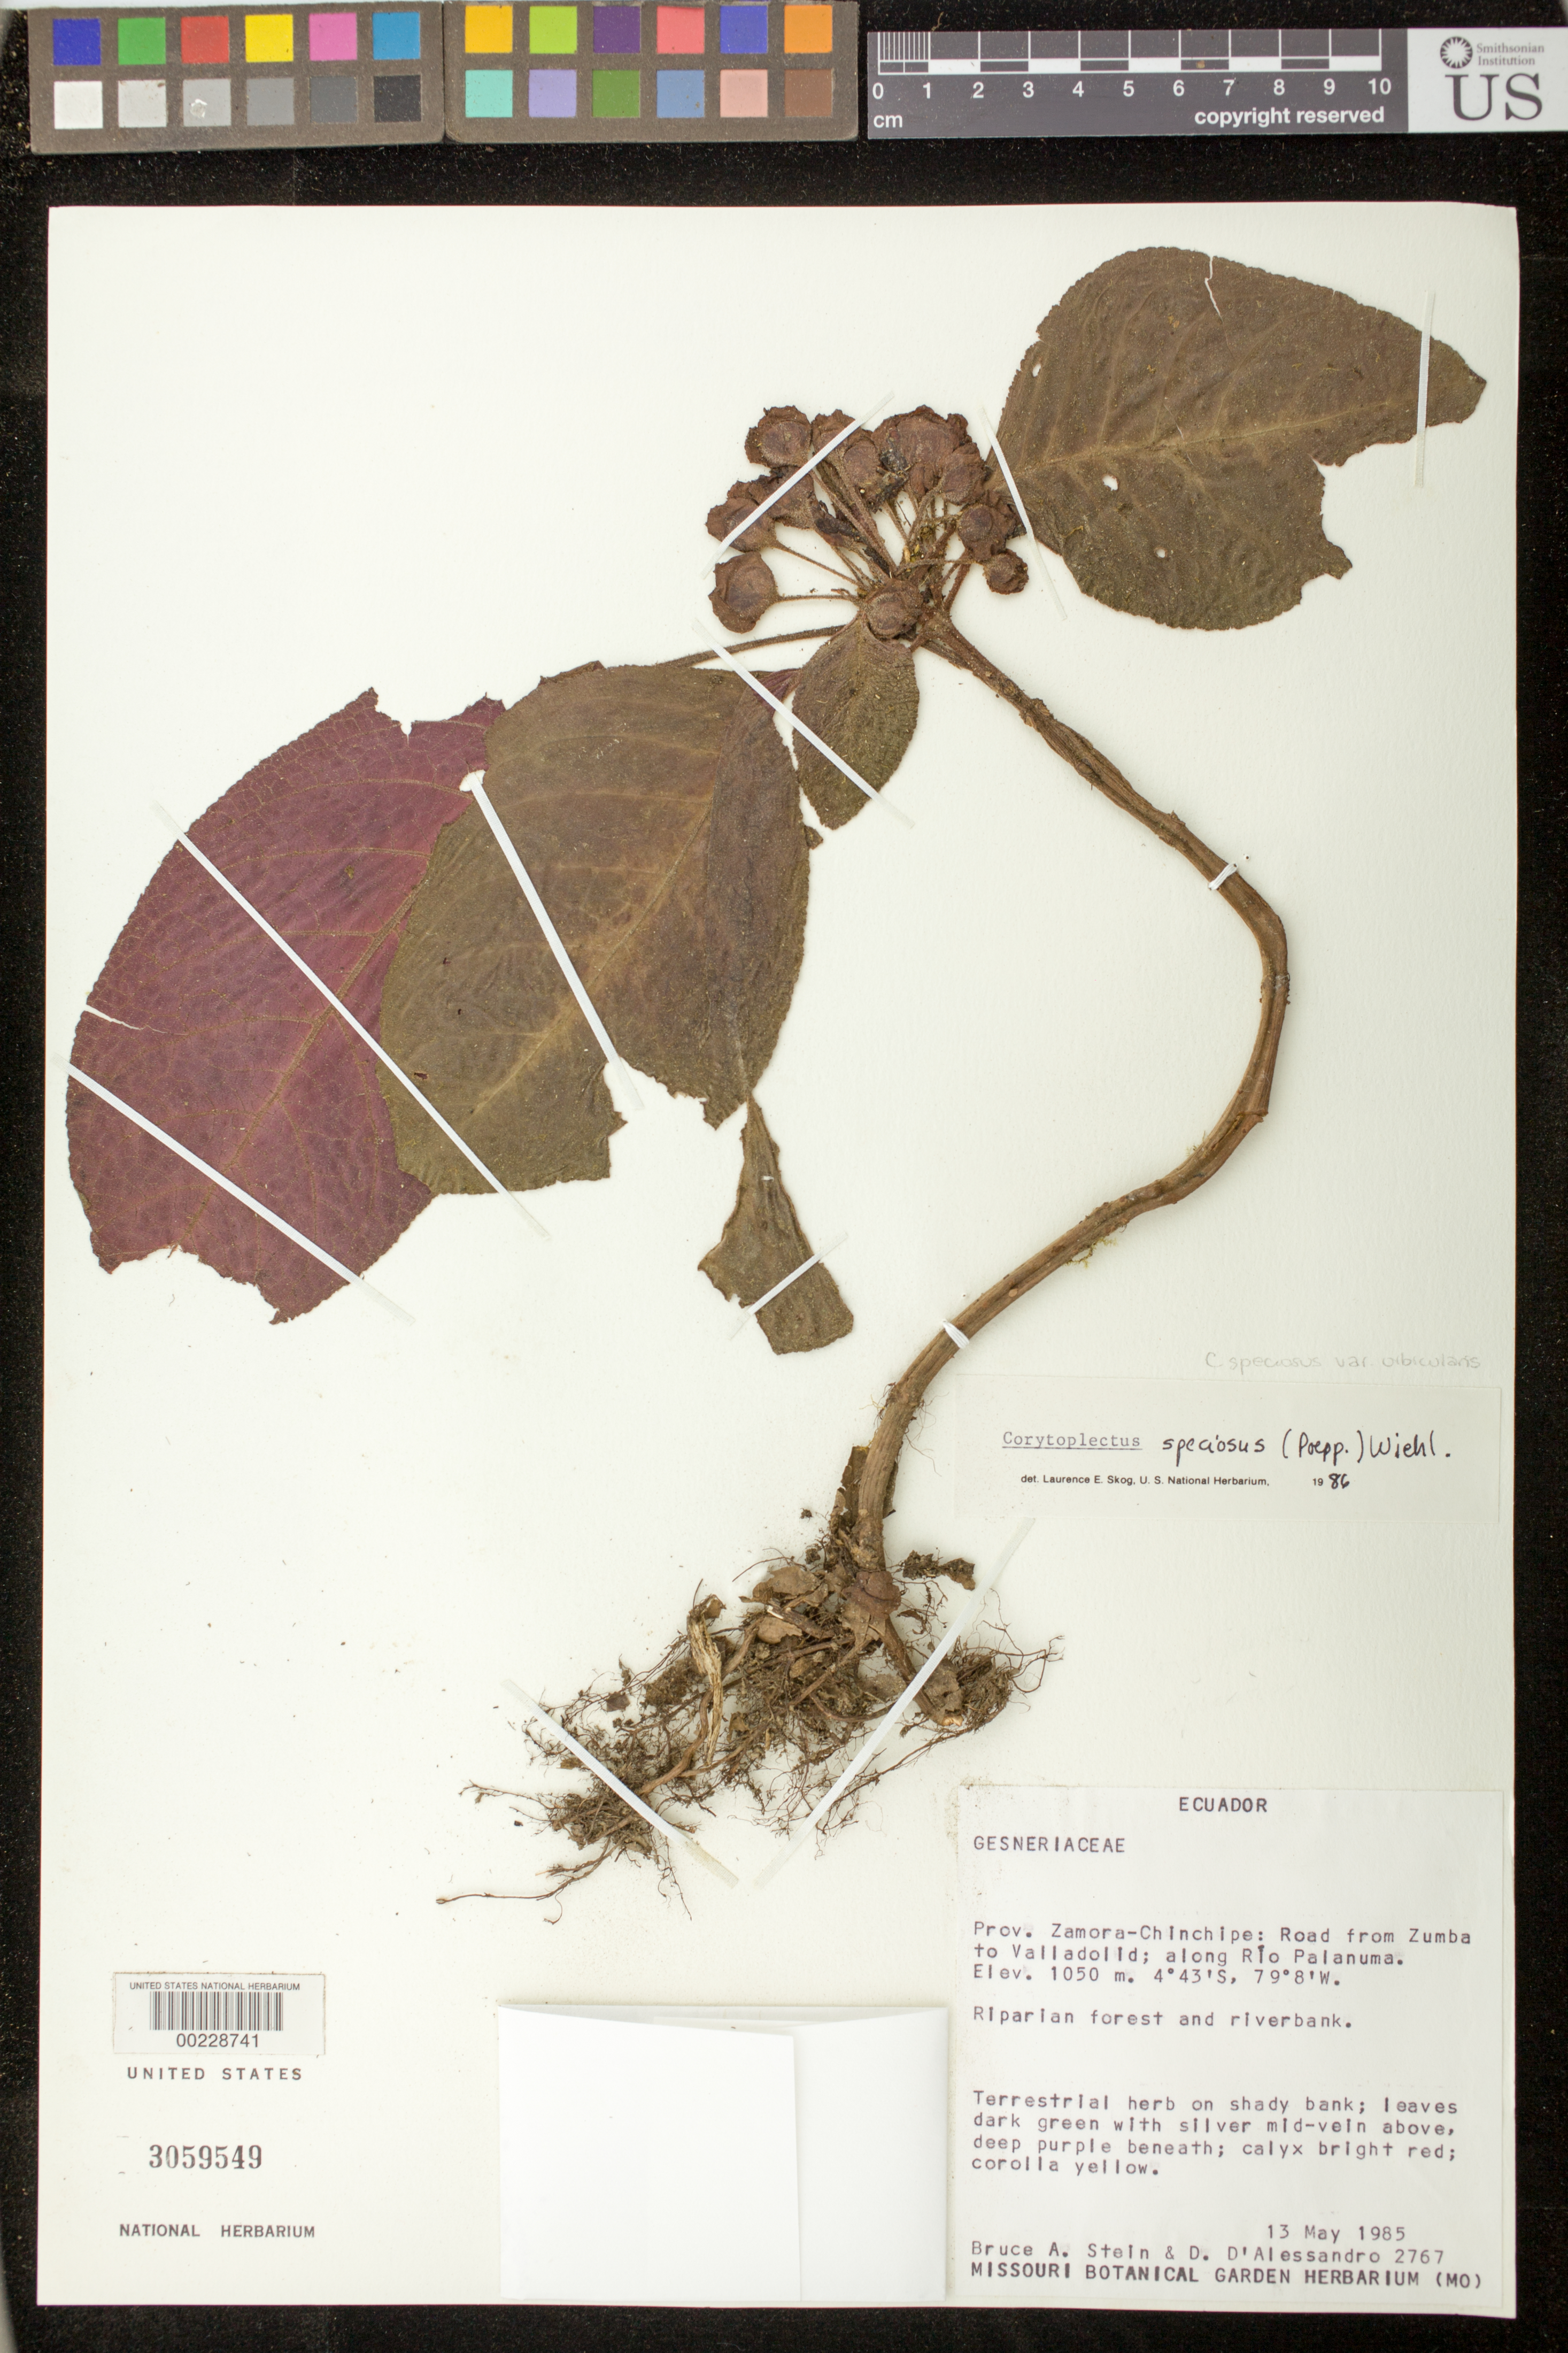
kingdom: Plantae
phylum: Tracheophyta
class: Magnoliopsida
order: Lamiales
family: Gesneriaceae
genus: Corytoplectus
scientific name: Corytoplectus speciosus var. orbicularis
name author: Rodr.-Flores & L.E. Skog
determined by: Rodríguez-Flores, C. I.; Skog, L. E.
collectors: B. A. Stein & D. D'alessandro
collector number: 2767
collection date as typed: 13 May 1985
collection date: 1985-05-13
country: Ecuador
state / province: Zamora-Chinchipe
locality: Road from Zumba to Valladolid, along Rio Palanuma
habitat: Riparian forest and riverbank; on shady bank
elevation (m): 1050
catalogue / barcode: US 3059549